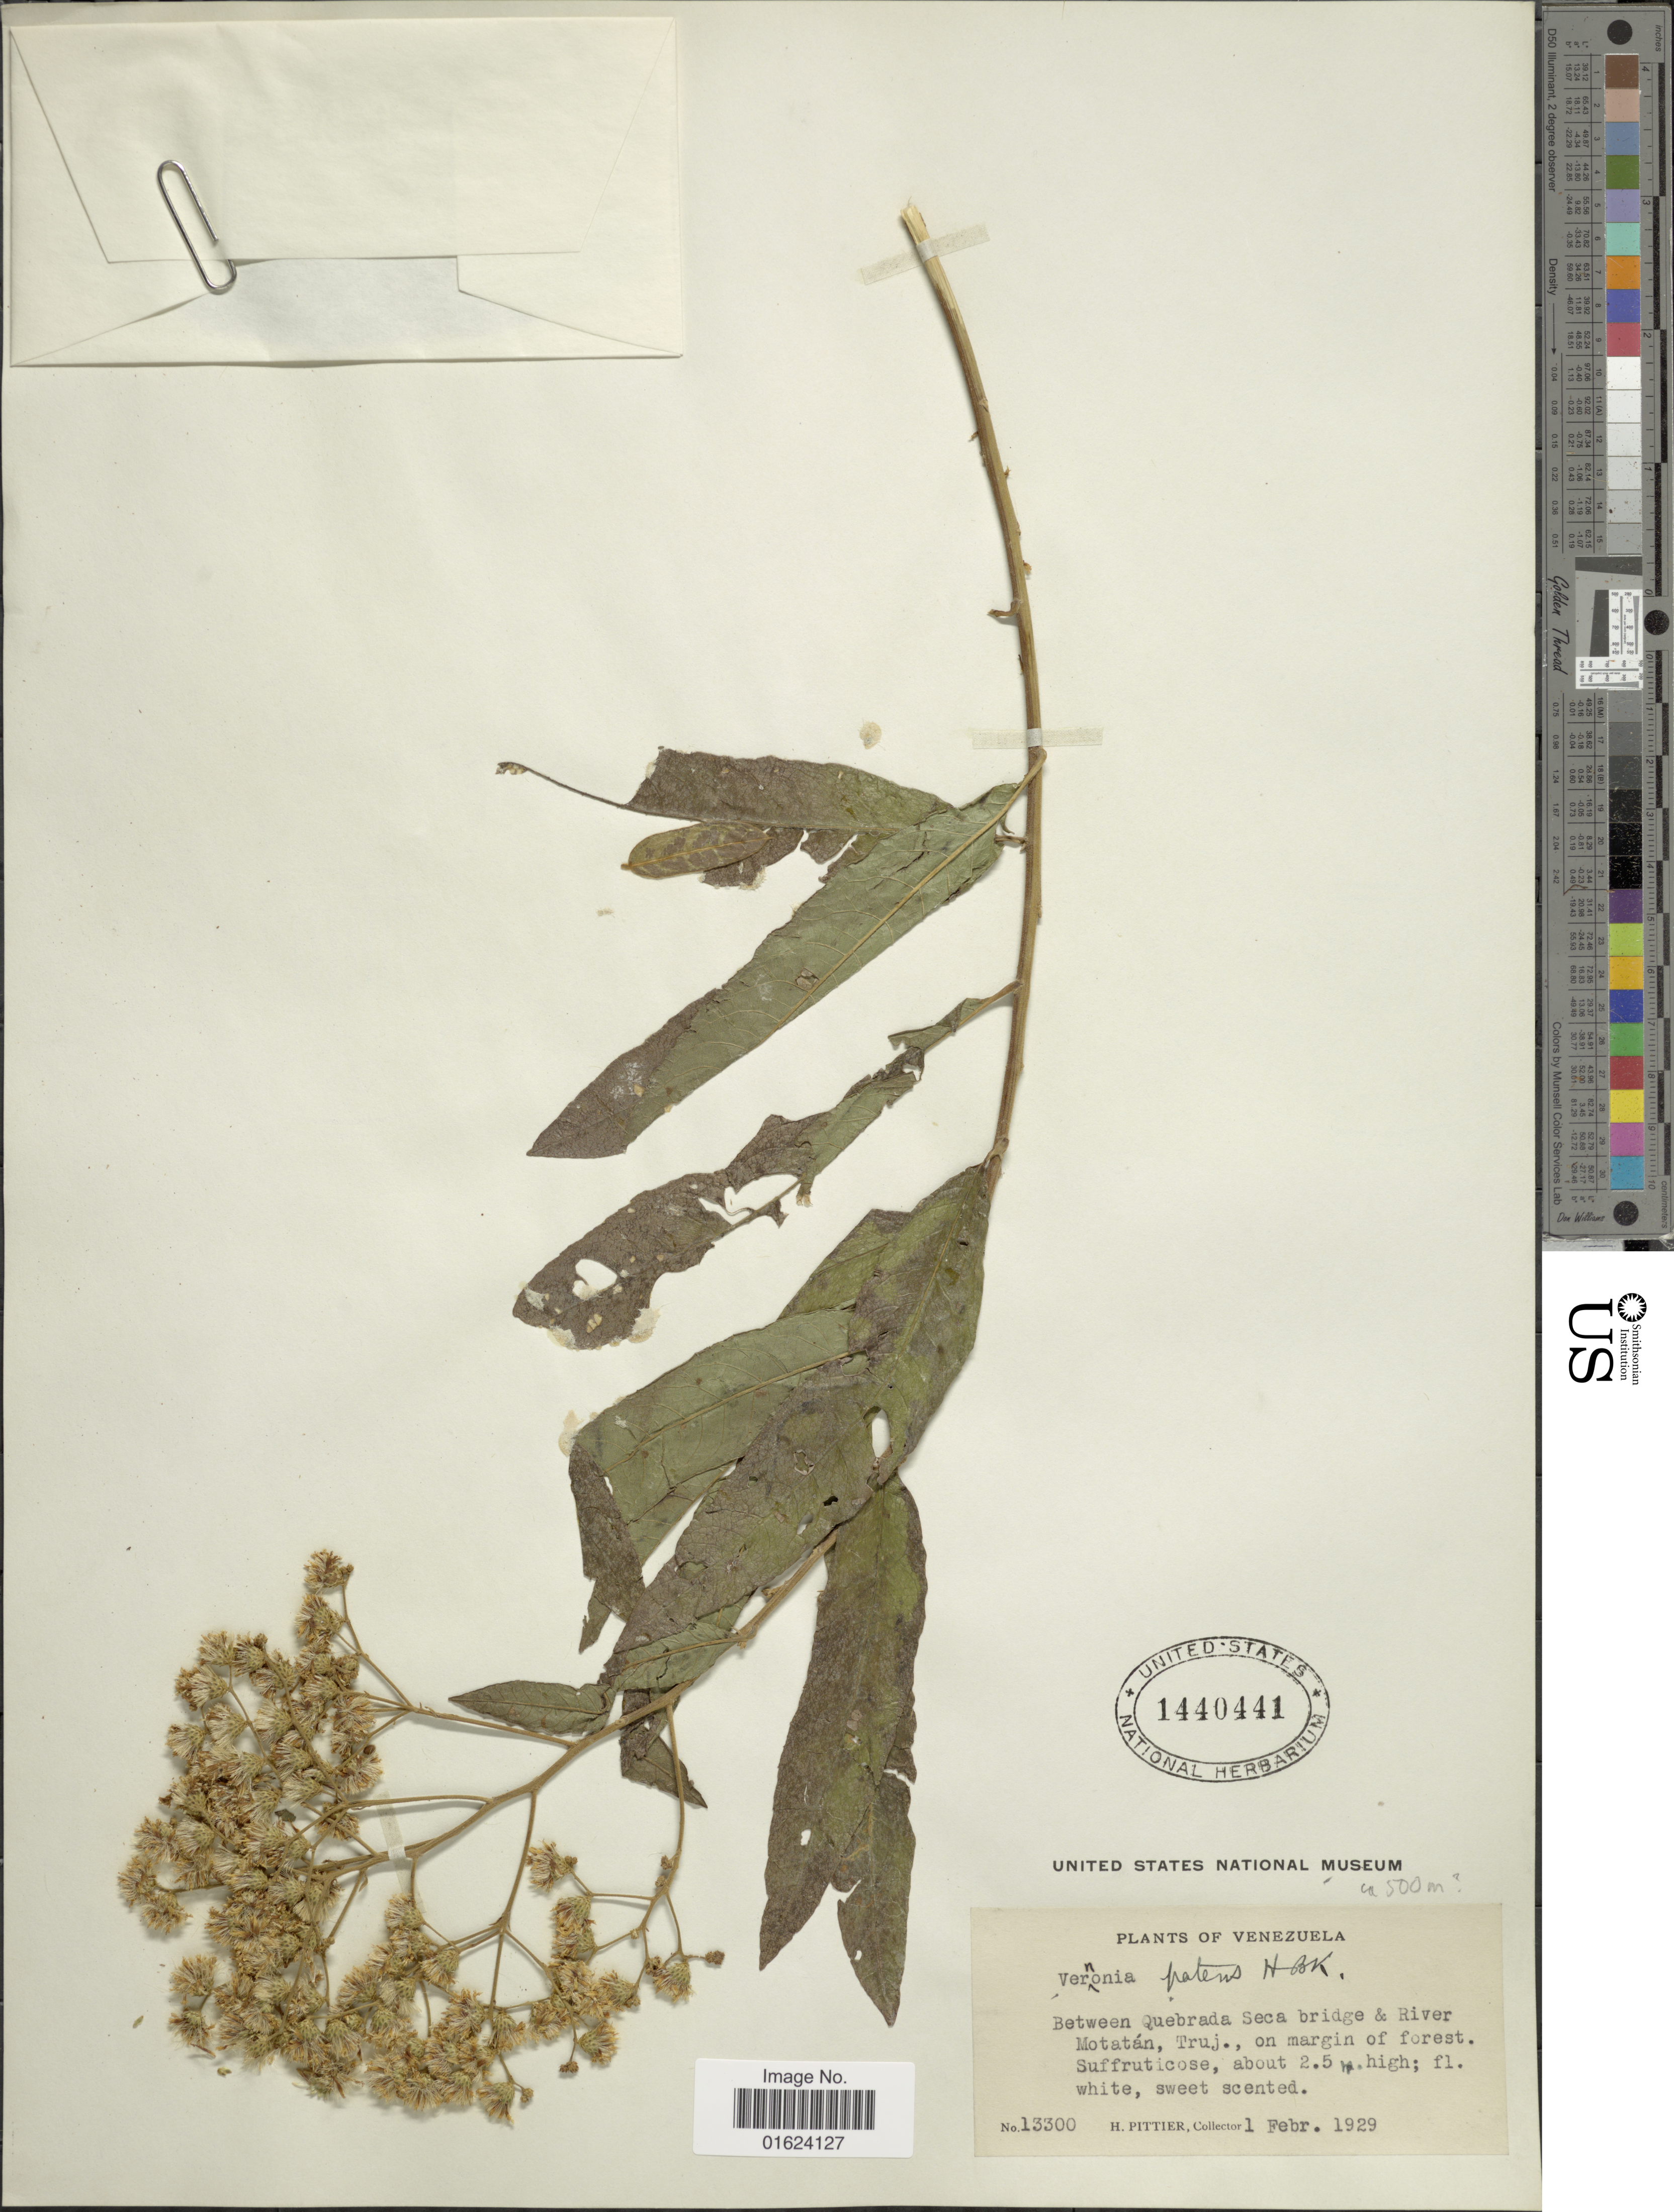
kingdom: Plantae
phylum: Tracheophyta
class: Magnoliopsida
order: Asterales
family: Asteraceae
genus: Vernonanthura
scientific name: Vernonanthura patens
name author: (Kunth) H. Rob.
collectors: H. F. Pittier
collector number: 1330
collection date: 1929-02-01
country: Venezuela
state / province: Trujillo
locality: Venezuela. Between Quebrada Seca bridge & River Motatan, Truj. on margin of forest.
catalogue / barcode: US 1440441